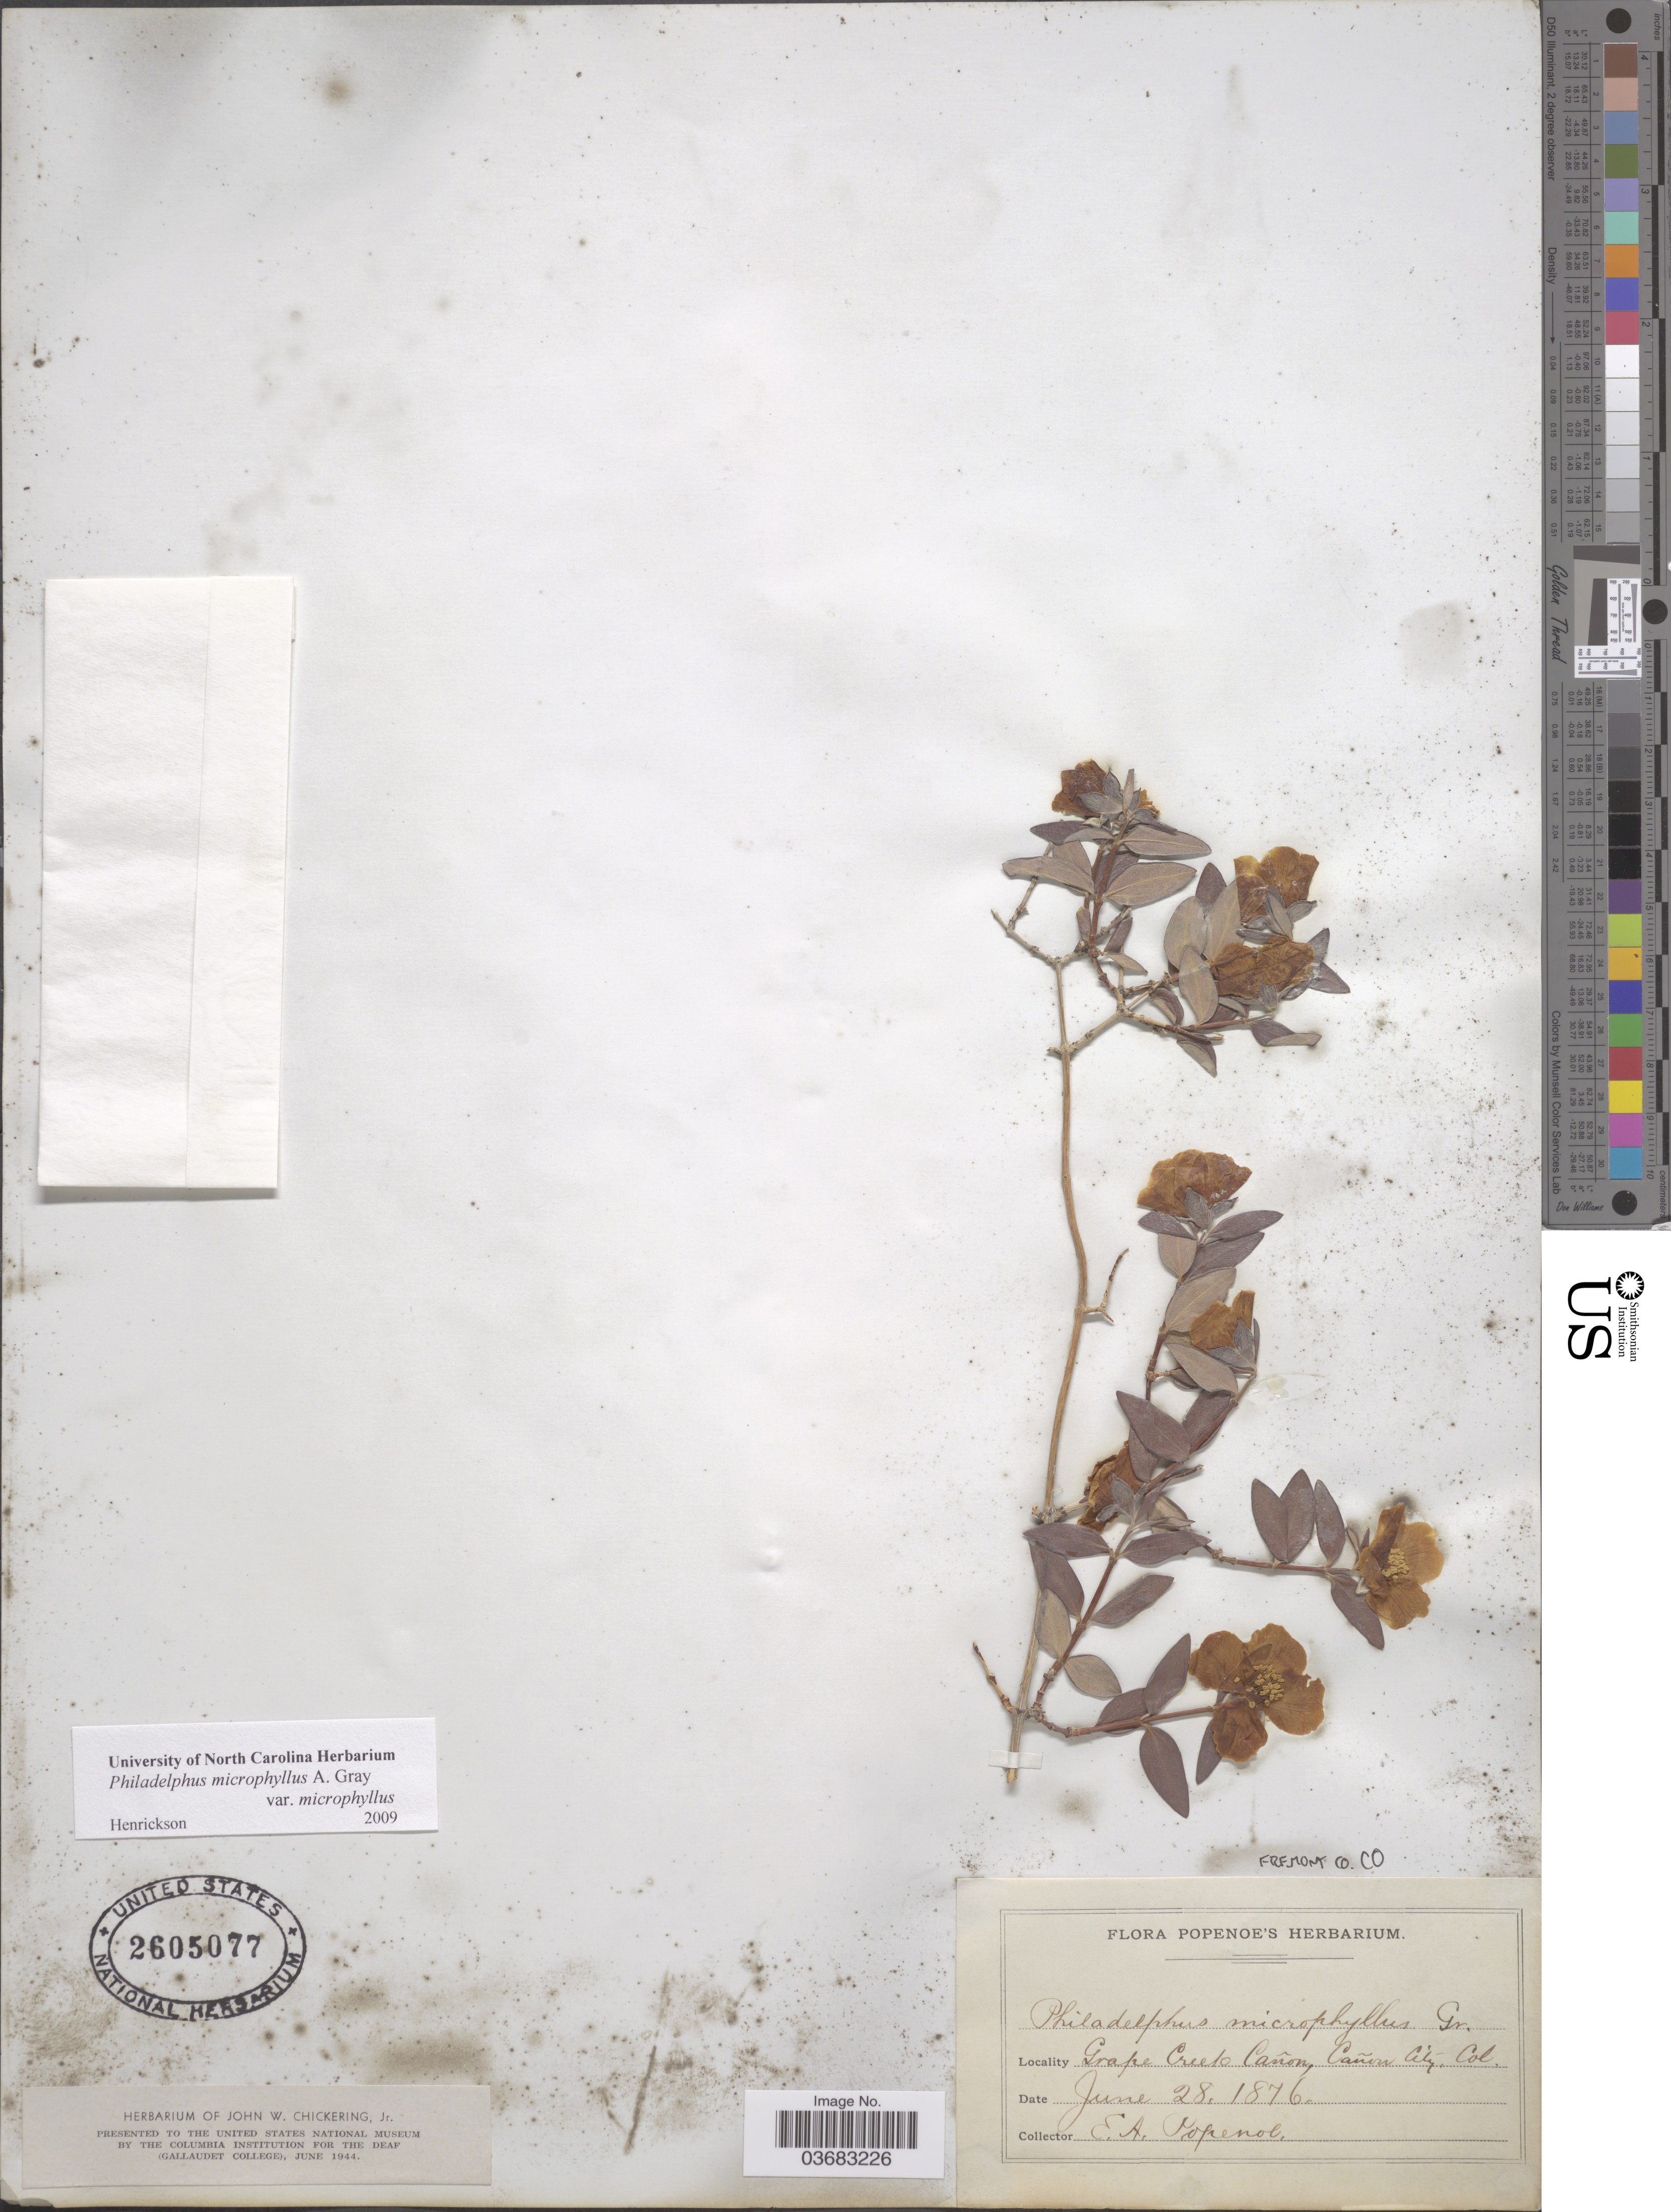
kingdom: Plantae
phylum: Tracheophyta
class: Magnoliopsida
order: Cornales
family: Hydrangeaceae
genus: Philadelphus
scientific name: Philadelphus microphyllus var. microphyllus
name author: A. Gray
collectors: E. A. Popenoe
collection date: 1876-06-28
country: United States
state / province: Colorado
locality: Grape Creek Cañon, Cañon City. Fremont Co. CO.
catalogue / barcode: US 2605077